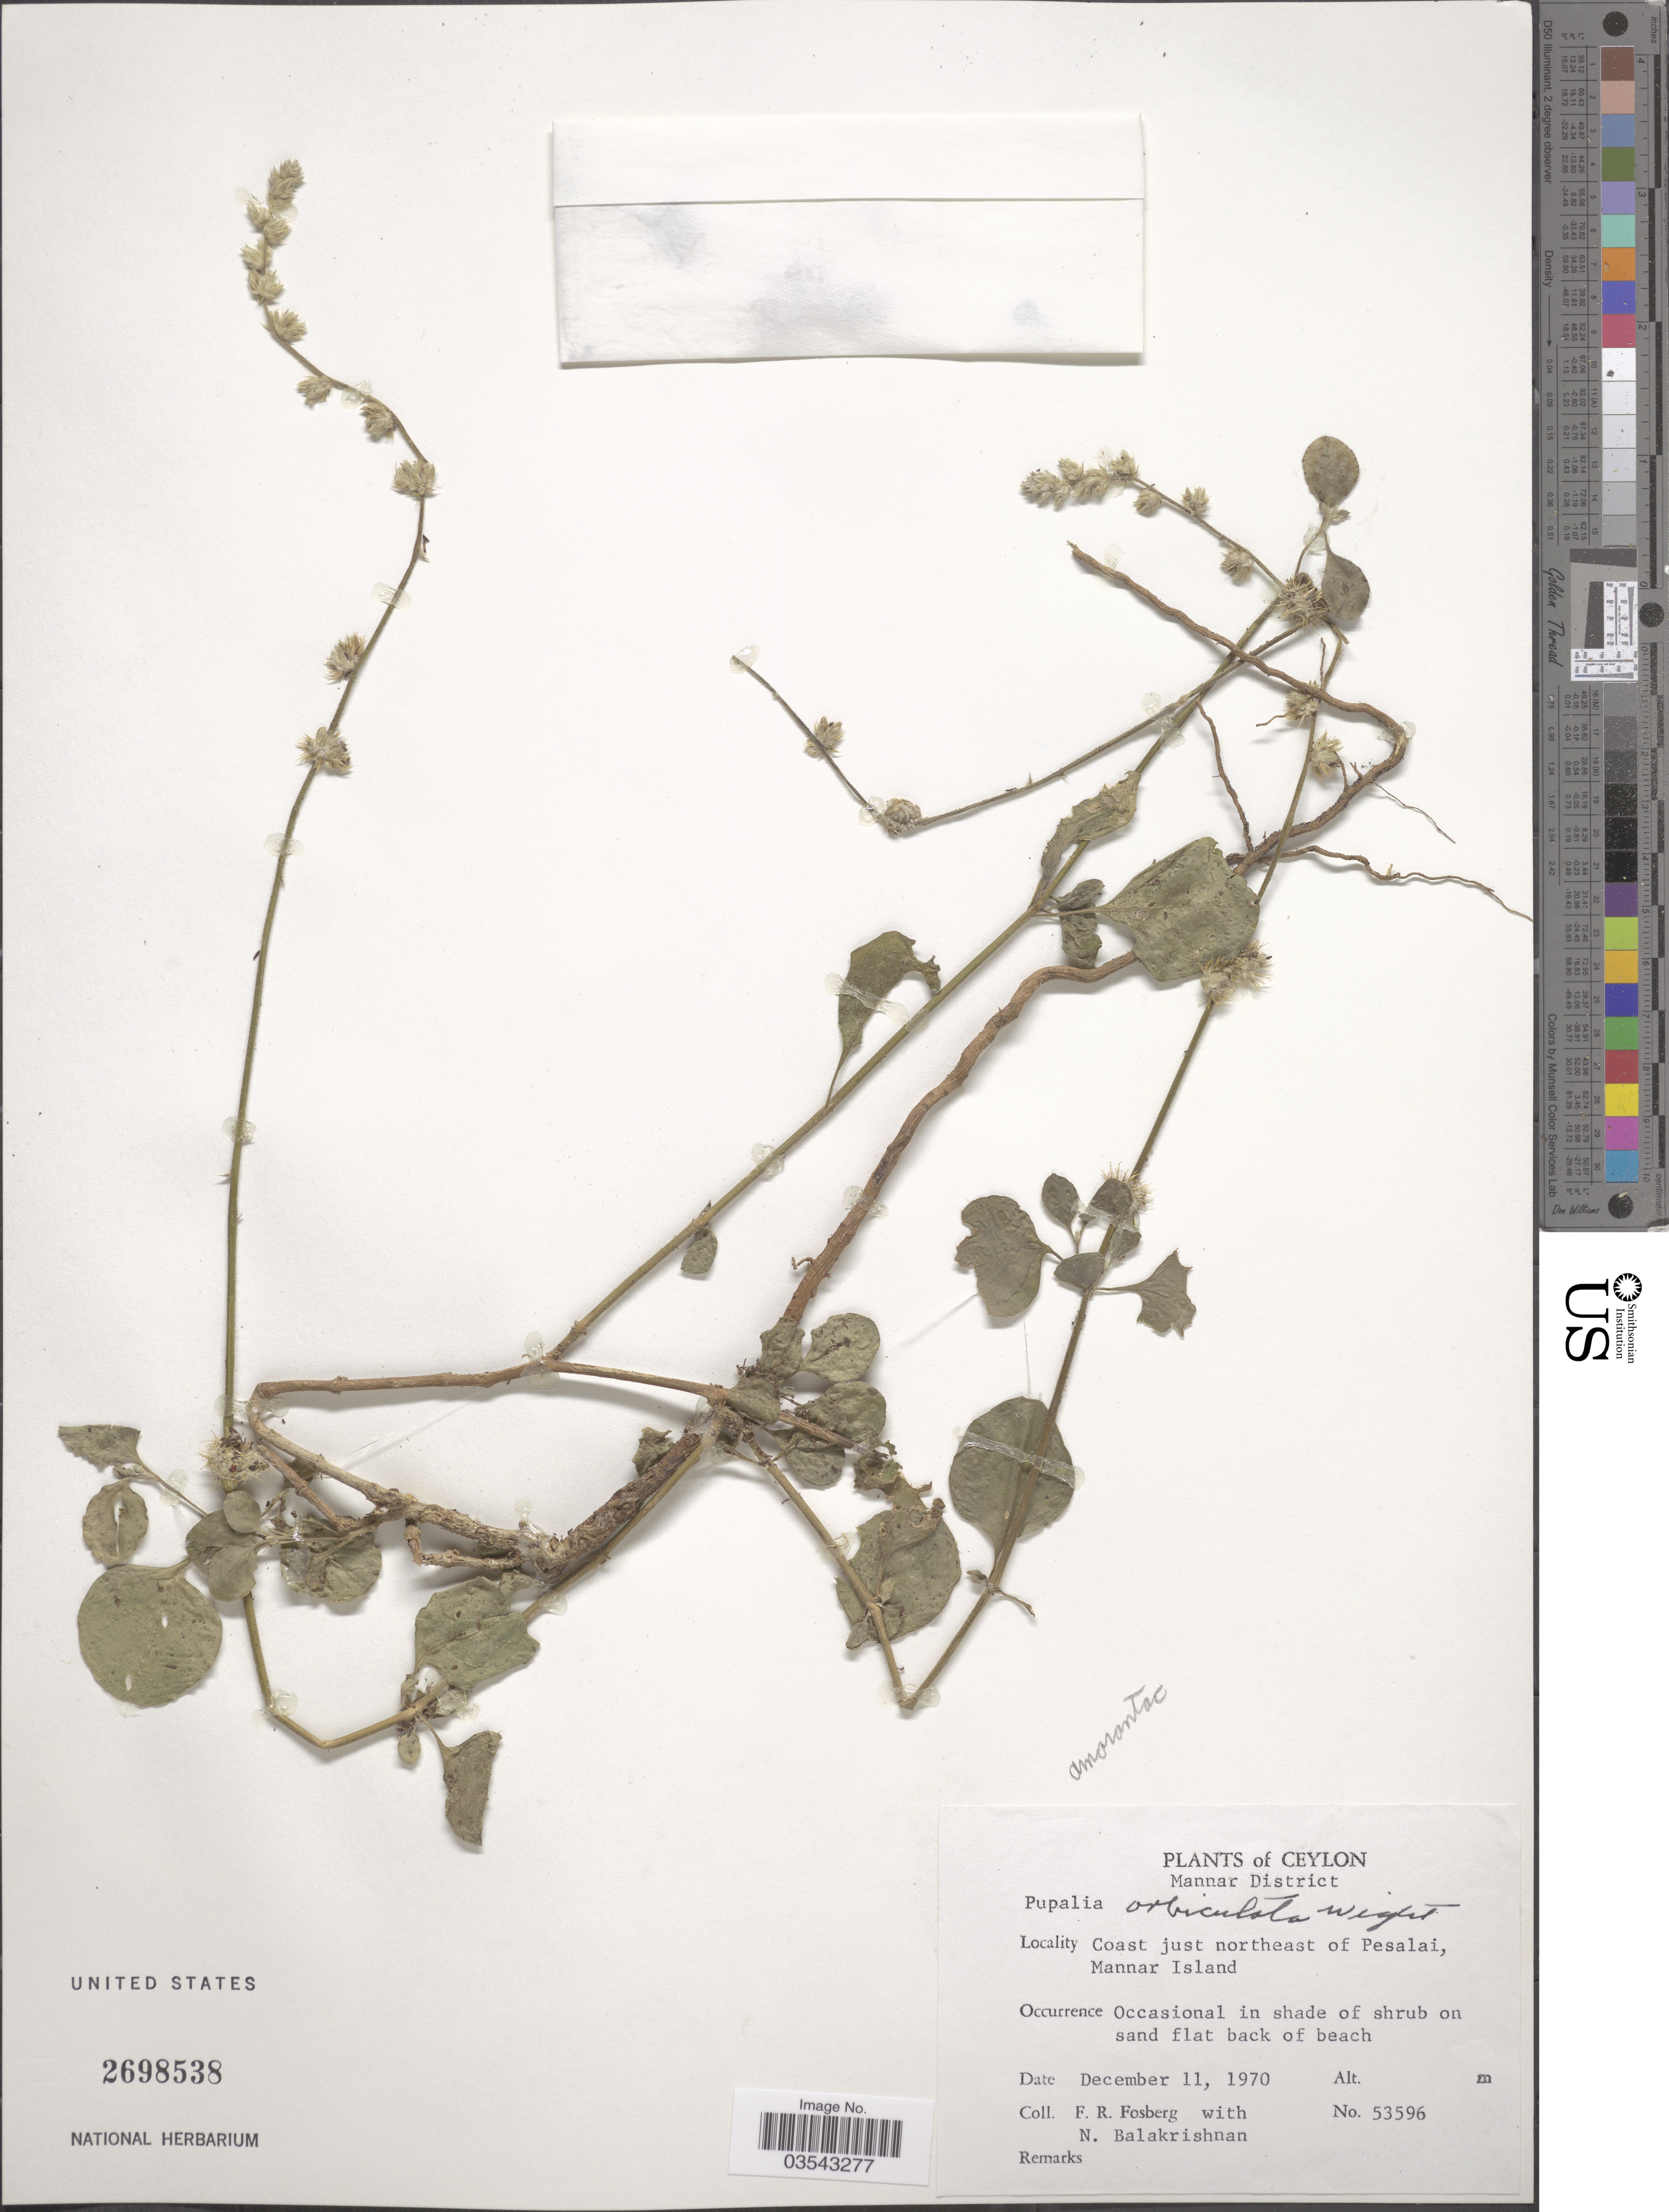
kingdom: Plantae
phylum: Tracheophyta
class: Magnoliopsida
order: Caryophyllales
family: Amaranthaceae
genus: Pupalia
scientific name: Pupalia orbiculata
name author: Wight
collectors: F. R. Fosberg & N. Balakrishnan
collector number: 53596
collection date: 1970-12-11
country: Sri Lanka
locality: Ceylon. Mannar District. Coast just northeast of Pesalai, Mannar Island.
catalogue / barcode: US 2698538